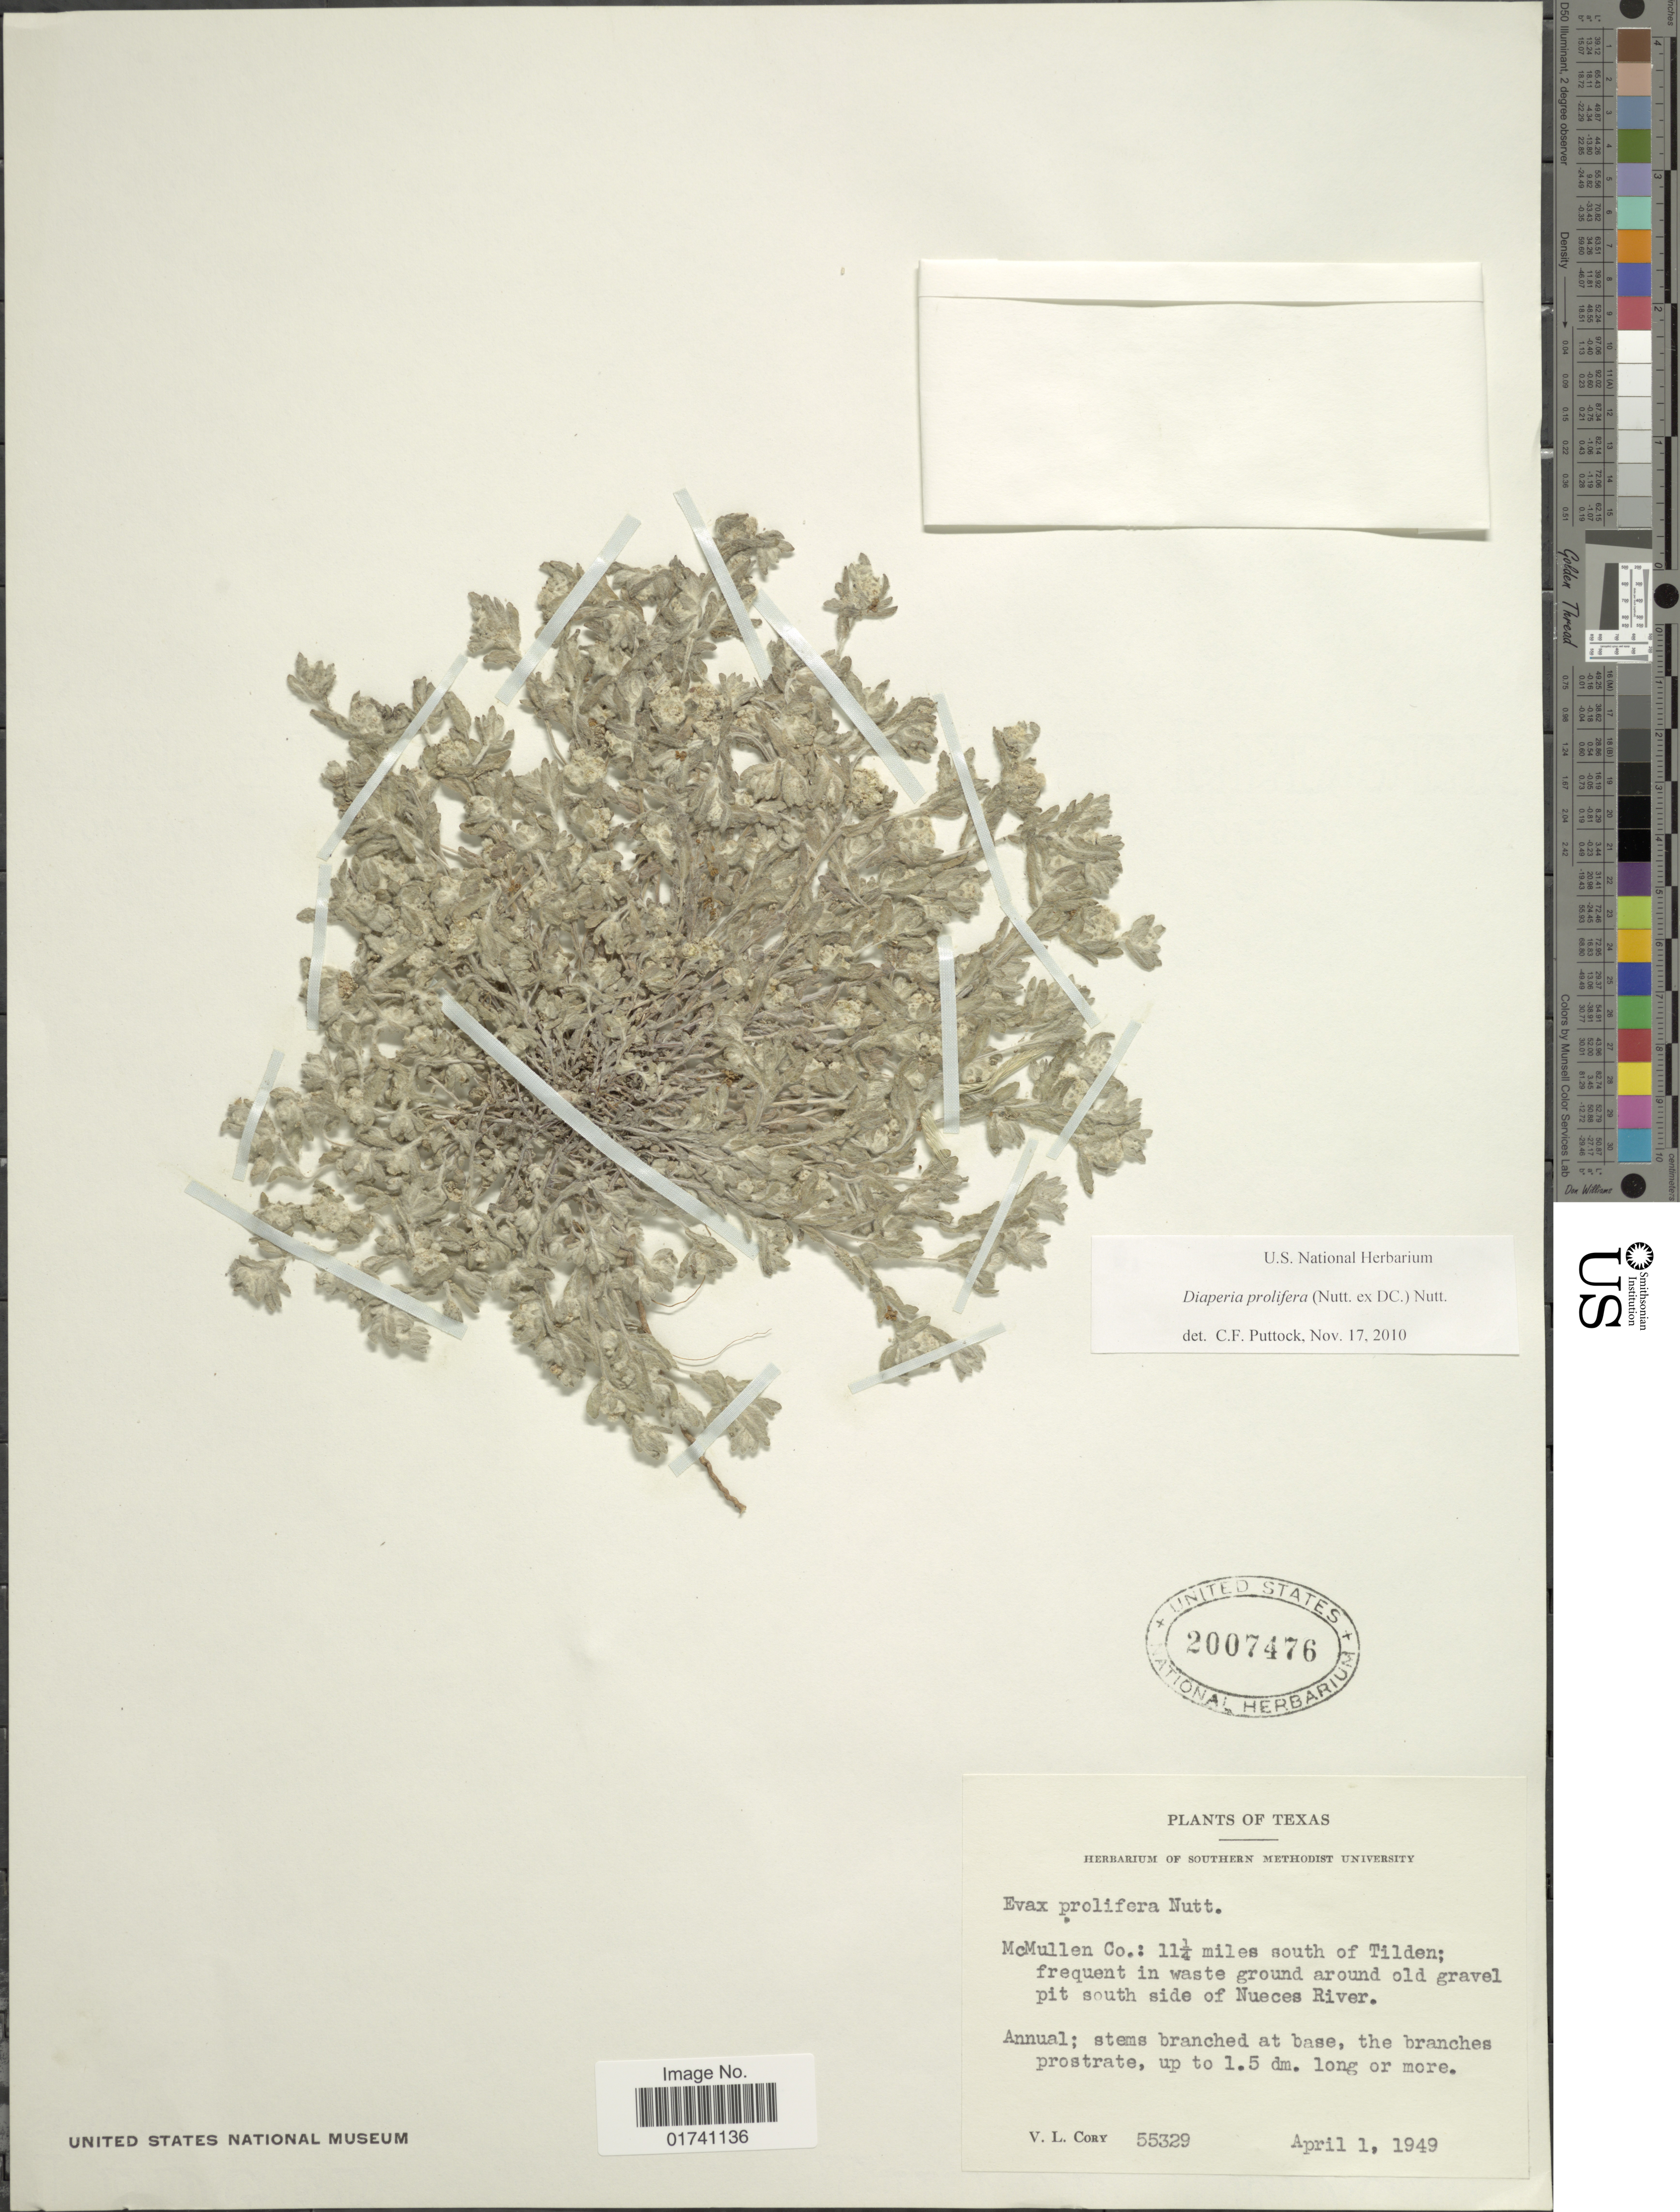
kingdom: Plantae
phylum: Tracheophyta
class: Magnoliopsida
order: Asterales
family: Asteraceae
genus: Diaperia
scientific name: Diaperia prolifera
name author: (Nutt. ex DC.) Morefield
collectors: V. Cory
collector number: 55329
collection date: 1949-04-01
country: United States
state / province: Texas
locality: McMullen Co.: 11 1/4 miles south of Tilden. Frequent in waste ground around old gravel pit south side of Nueces River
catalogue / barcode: US 2007476